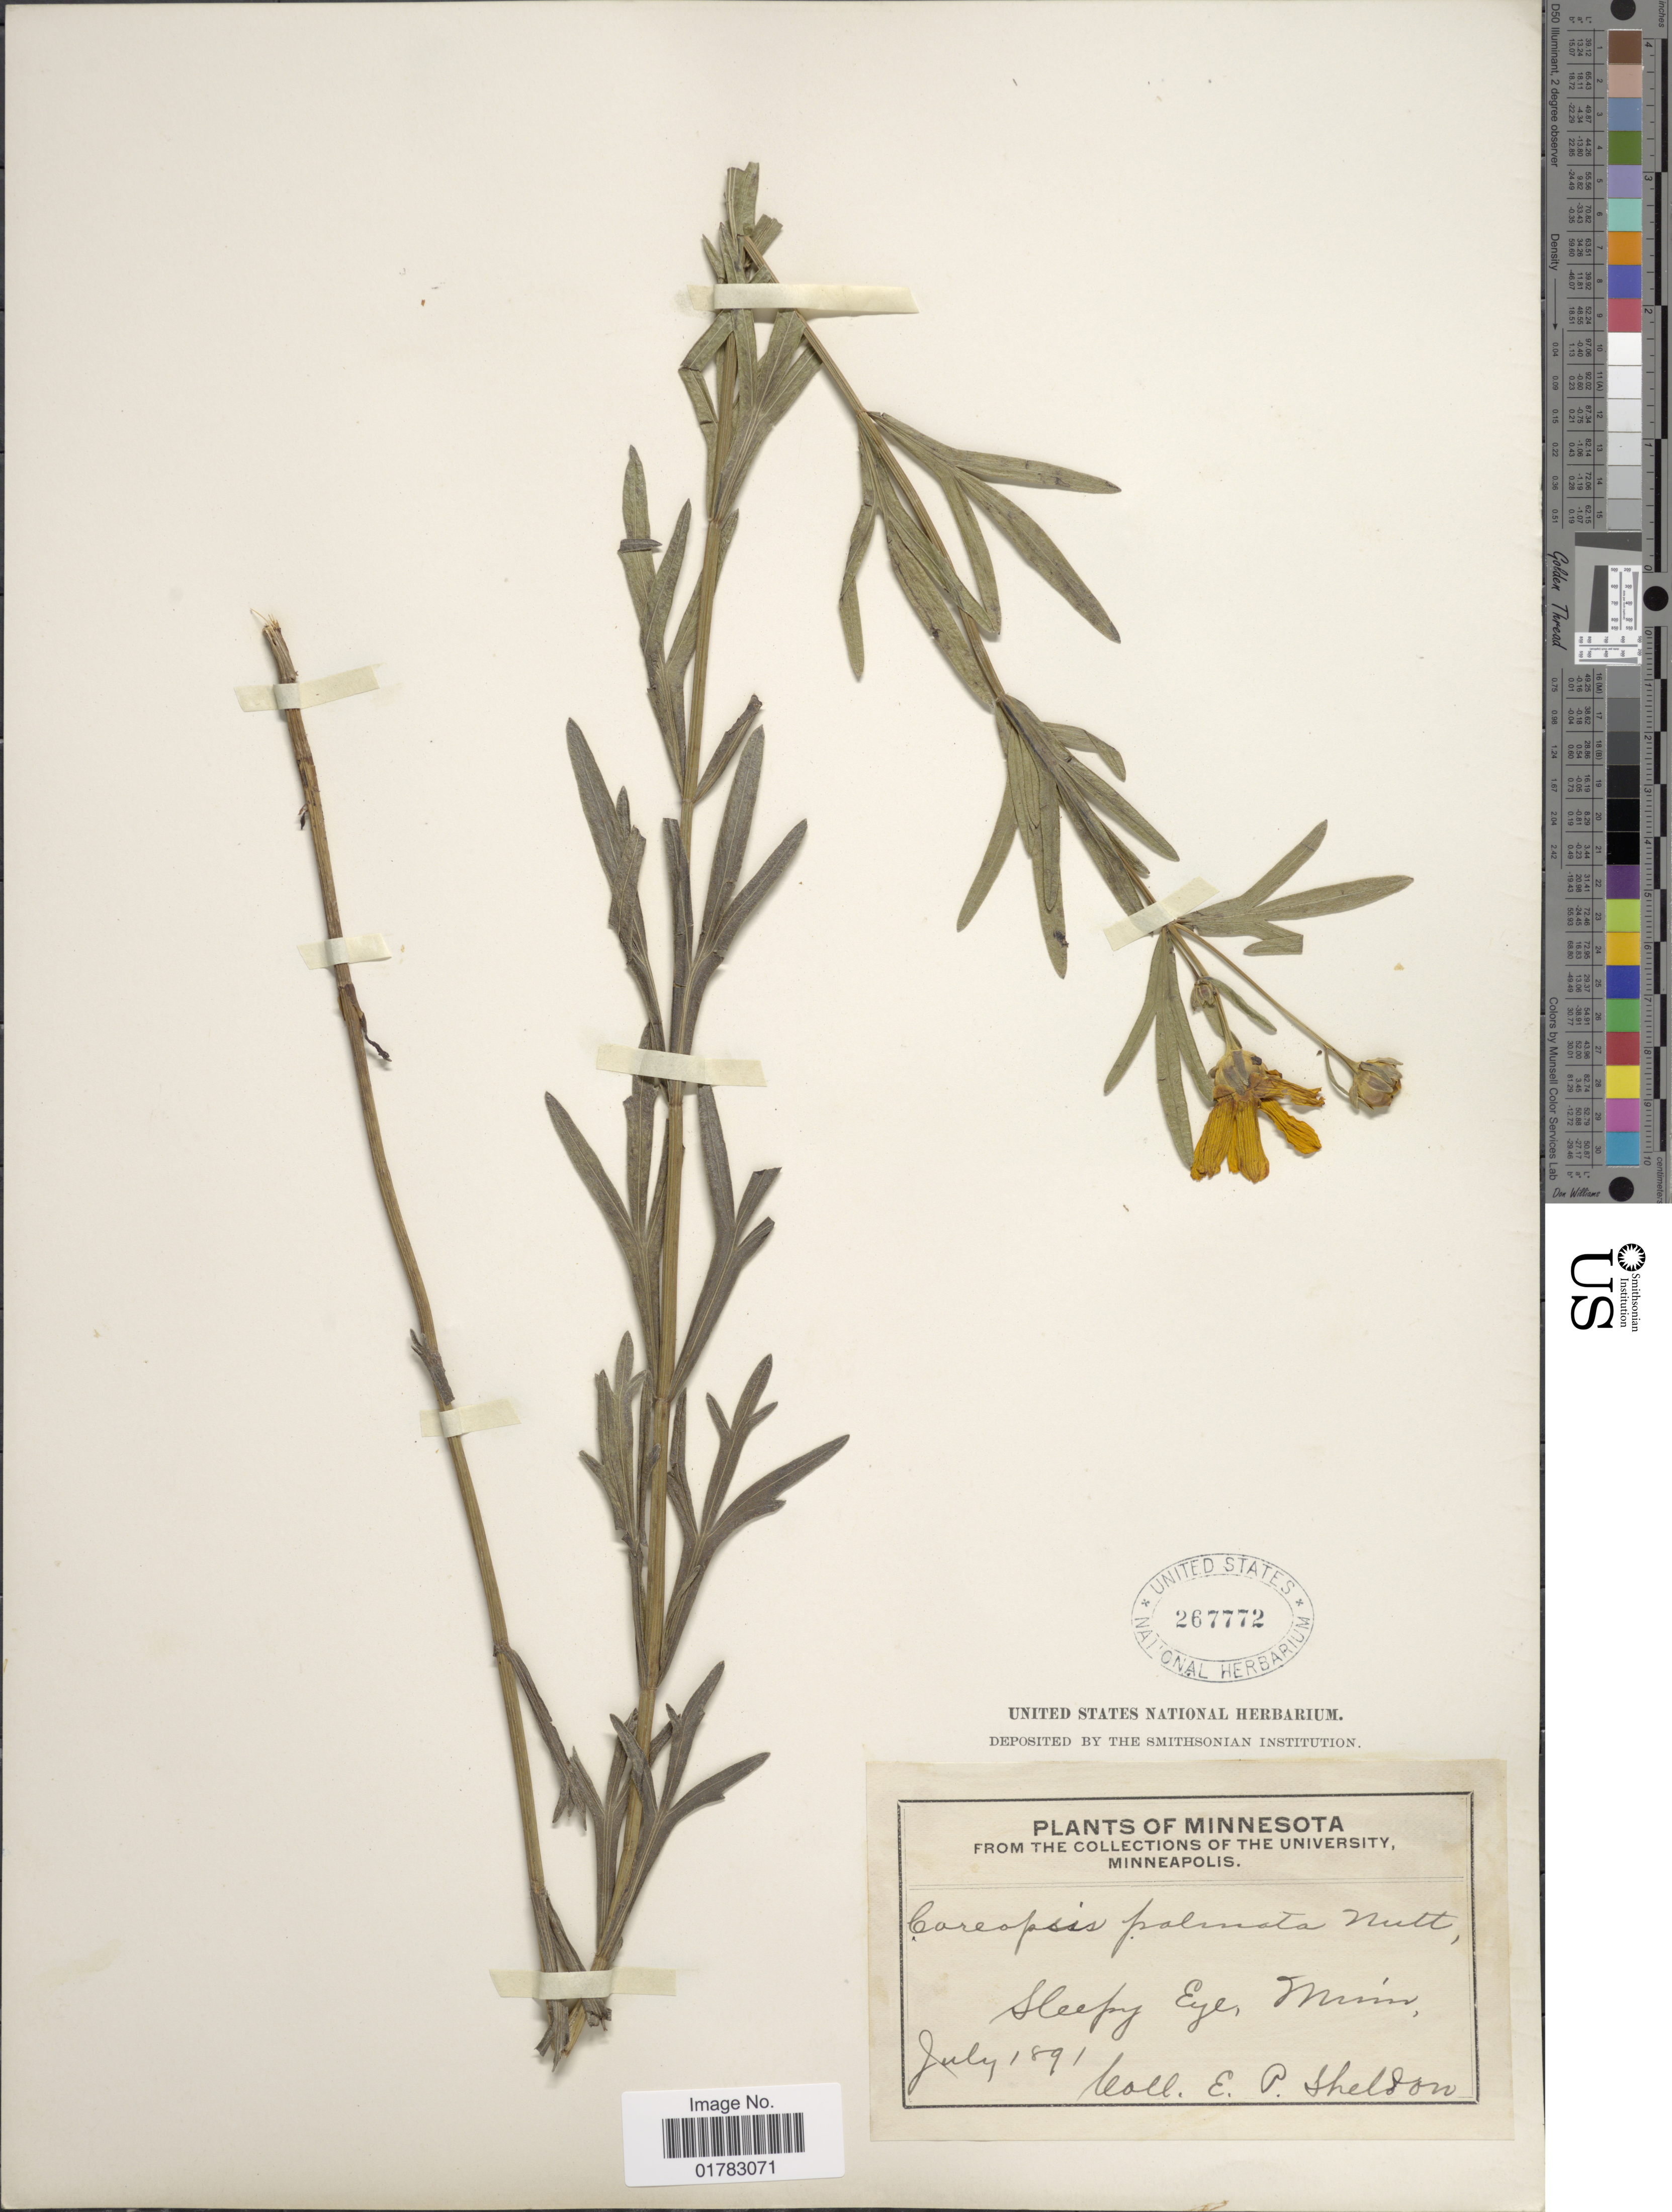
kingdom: Plantae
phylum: Tracheophyta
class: Magnoliopsida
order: Asterales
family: Asteraceae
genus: Coreopsis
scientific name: Coreopsis palmata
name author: Nutt.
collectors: E. P. Sheldon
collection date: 1891-07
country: United States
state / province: Minnesota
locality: Sleepy Eye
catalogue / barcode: US 267772